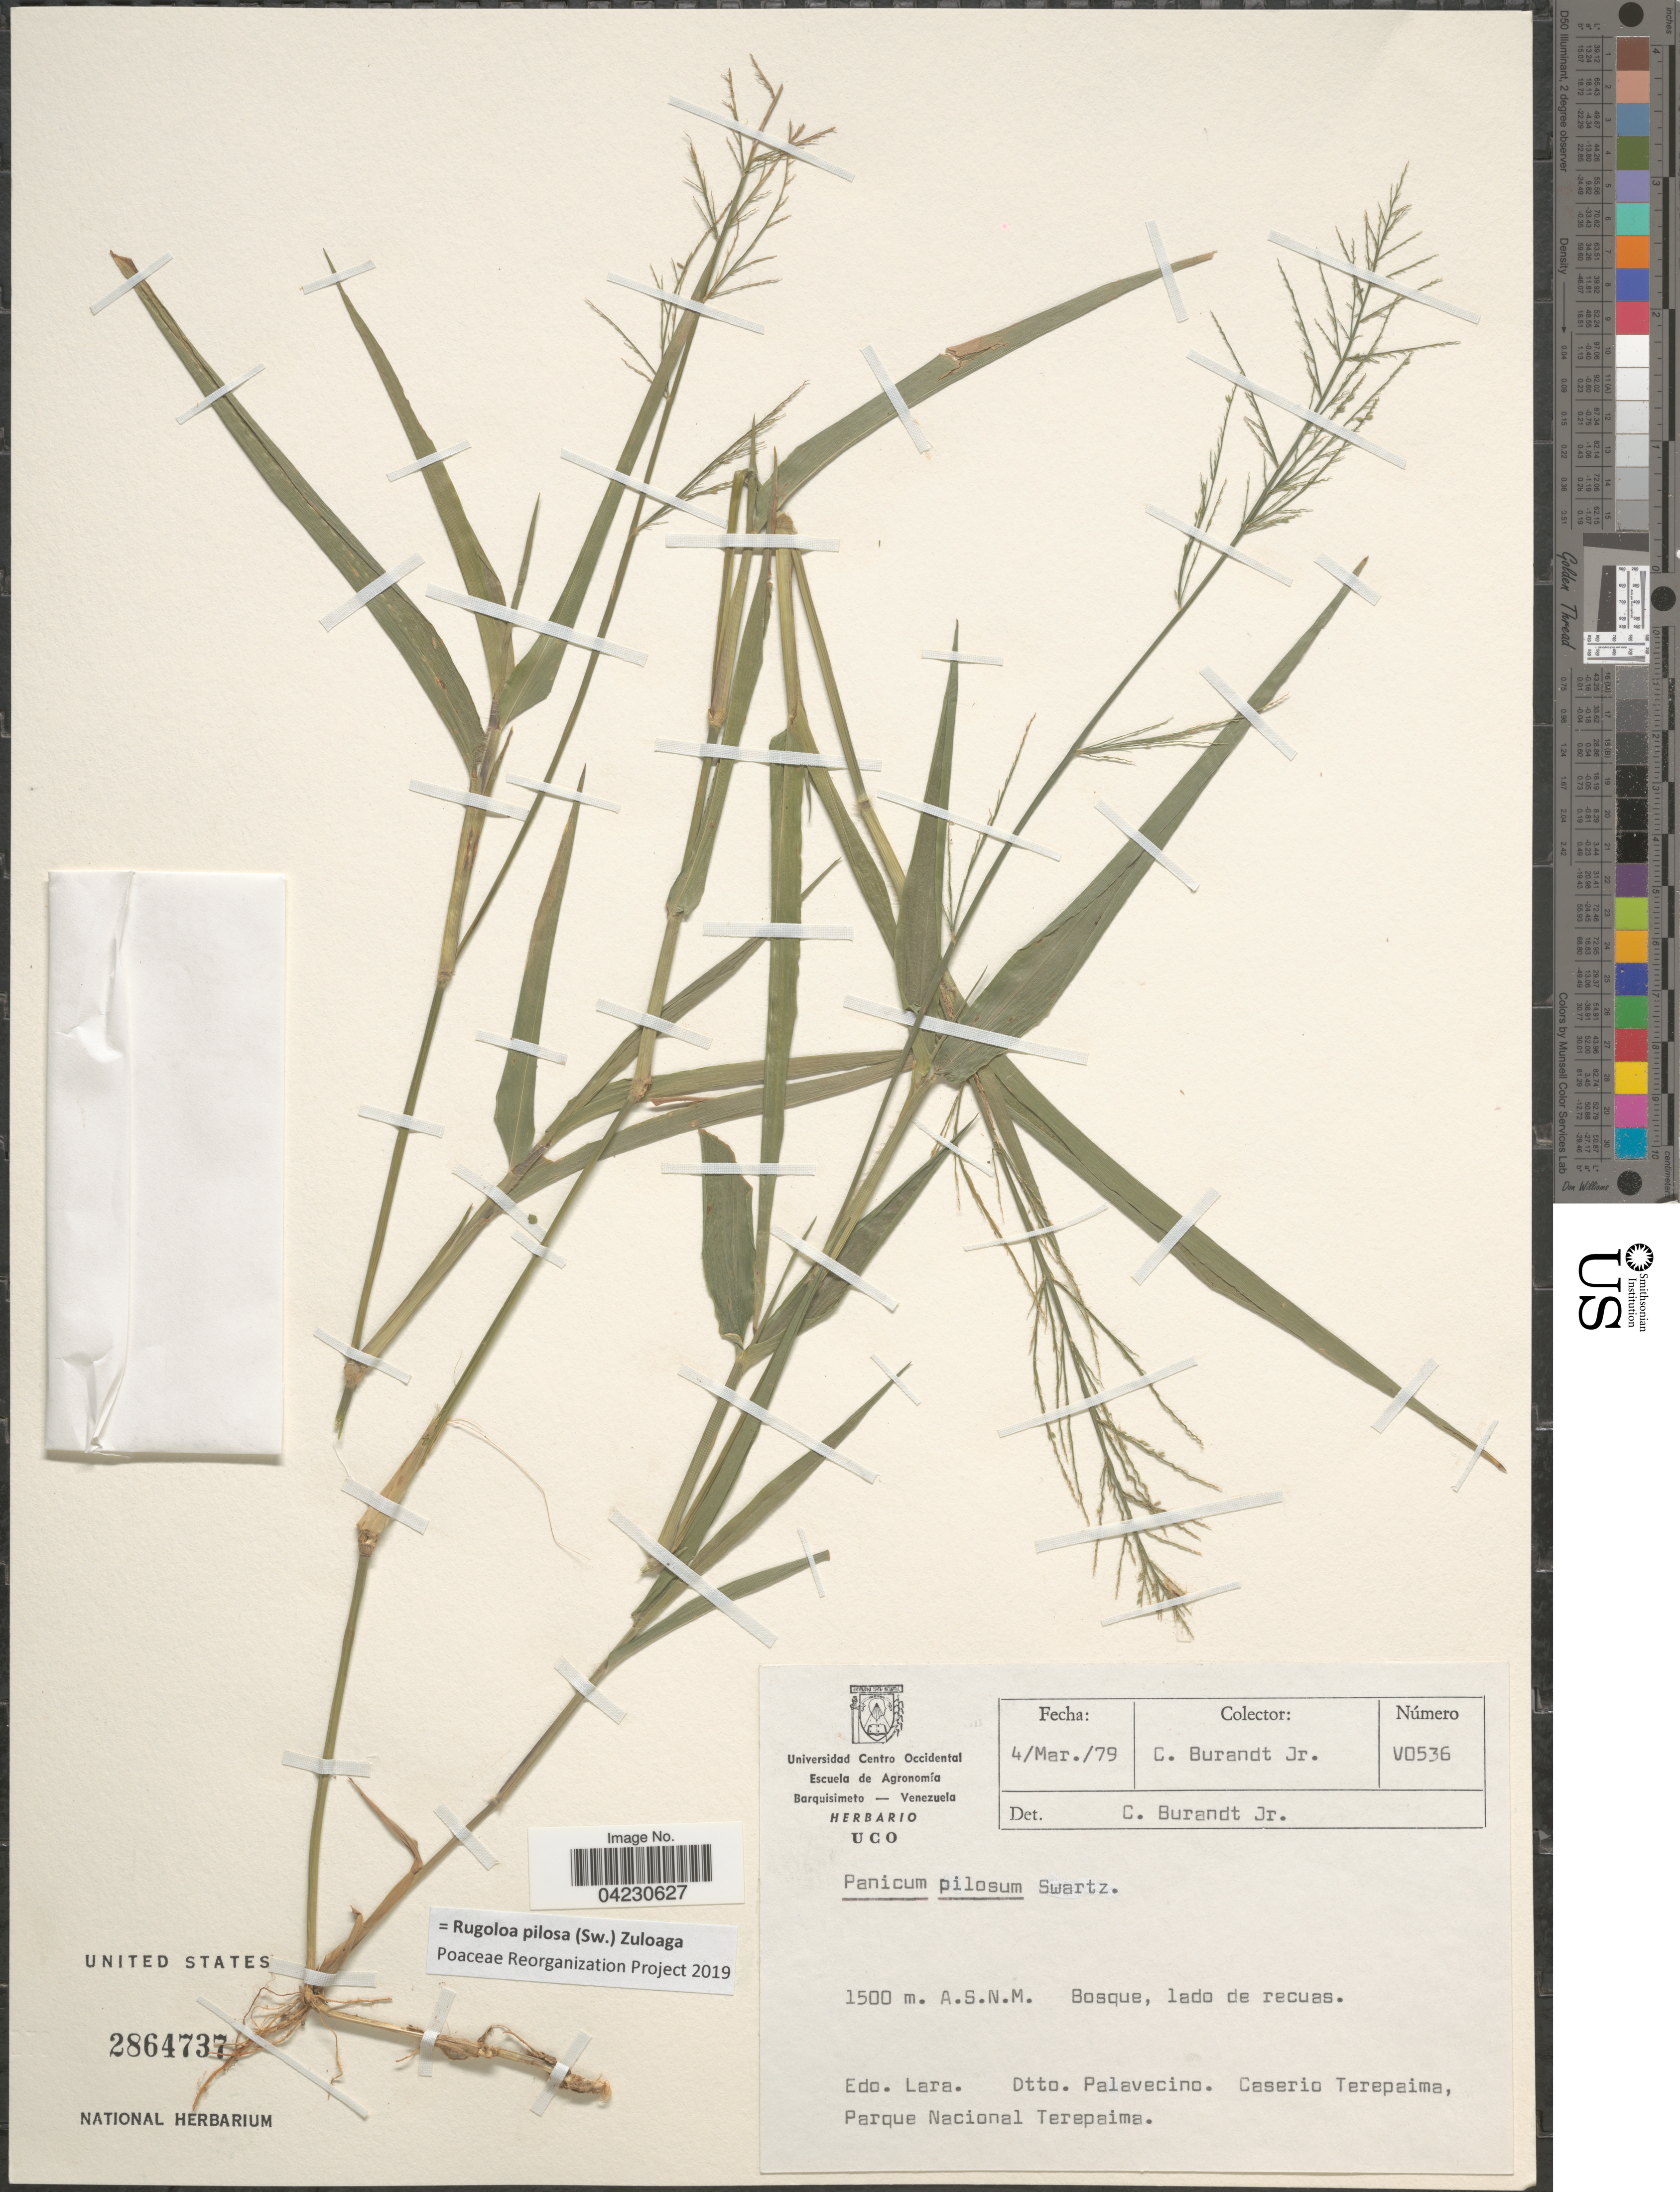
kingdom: Plantae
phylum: Tracheophyta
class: Liliopsida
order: Poales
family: Poaceae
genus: Rugoloa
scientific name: Rugoloa pilosa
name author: (Sw.) Zuloaga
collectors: C. Burandt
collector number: V0536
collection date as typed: Transcribed d/m/y: 4/3/79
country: Venezuela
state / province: Lara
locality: Dtto. Palavecino. Caserio Terepaima, Parque Nacional Terepaima.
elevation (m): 1500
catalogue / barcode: US 2864737